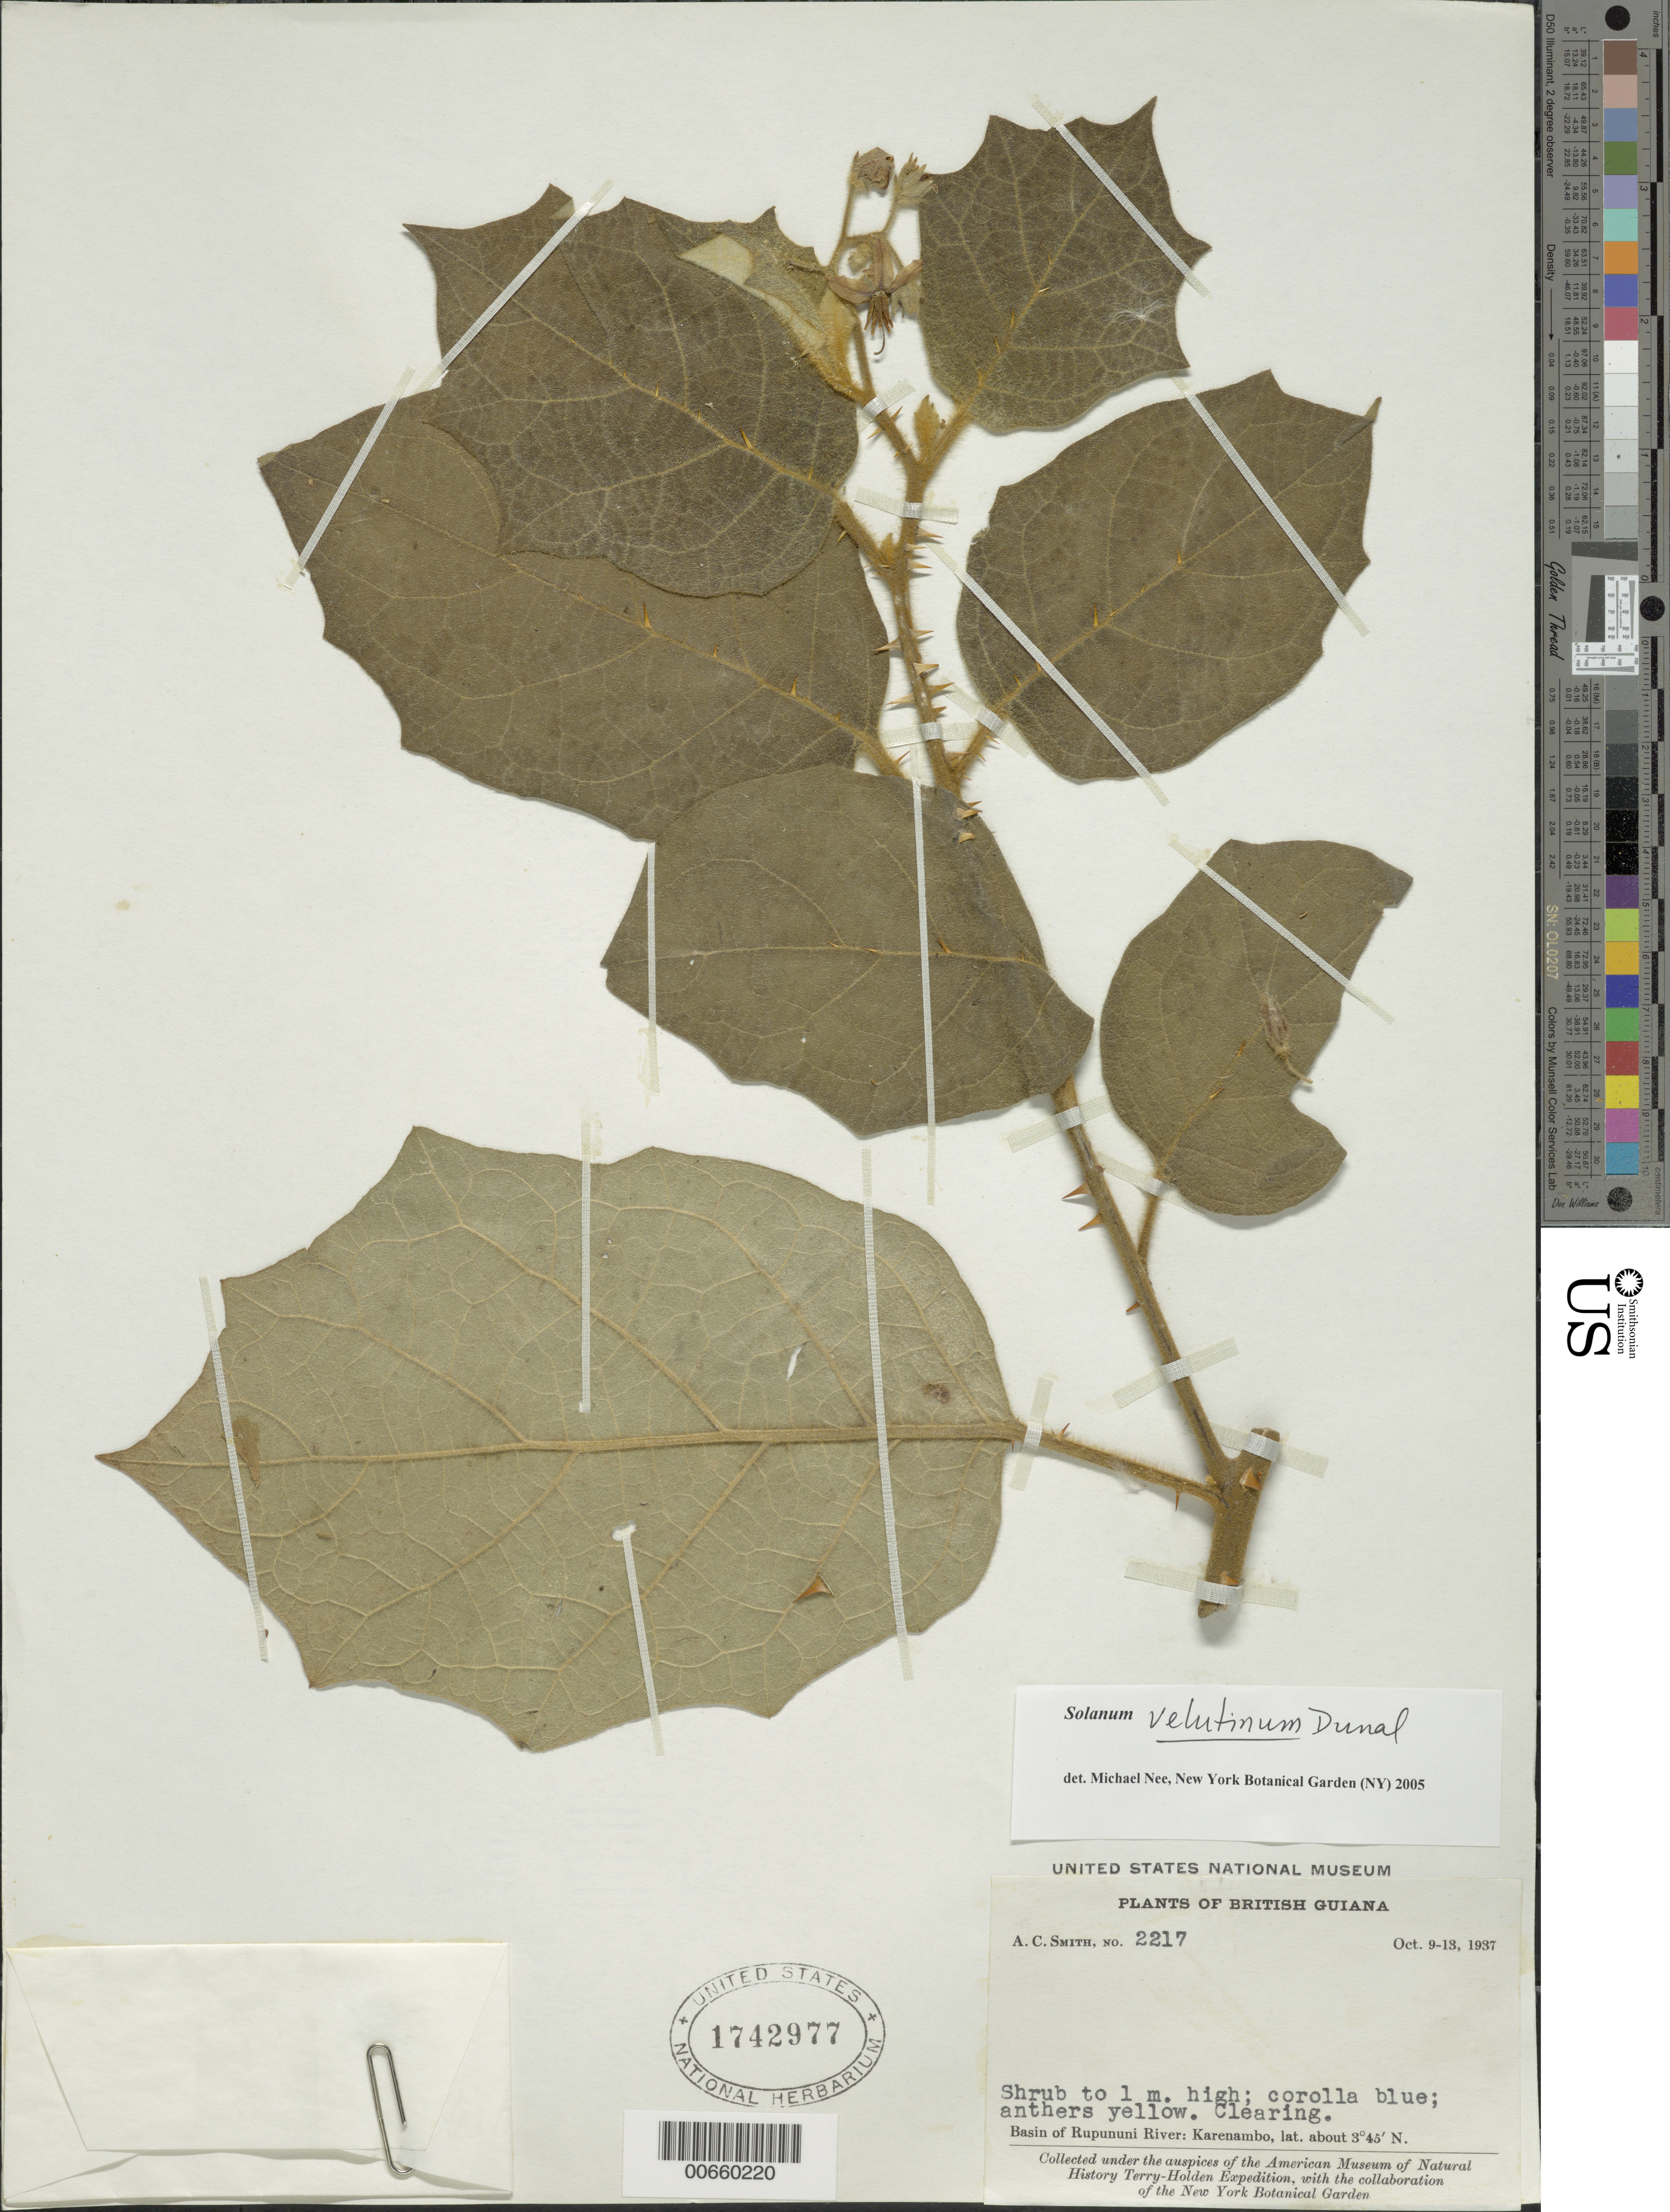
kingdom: Plantae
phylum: Tracheophyta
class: Magnoliopsida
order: Solanales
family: Solanaceae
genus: Solanum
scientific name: Solanum viarum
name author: Dunal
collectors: A. C. Smith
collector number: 2217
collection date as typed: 10 Oct 1937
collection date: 1937-10-10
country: Guyana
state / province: U. Takutu-U. Essequibo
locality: Karanambo, Rupununi River basin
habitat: Clearing.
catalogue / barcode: US 1742977